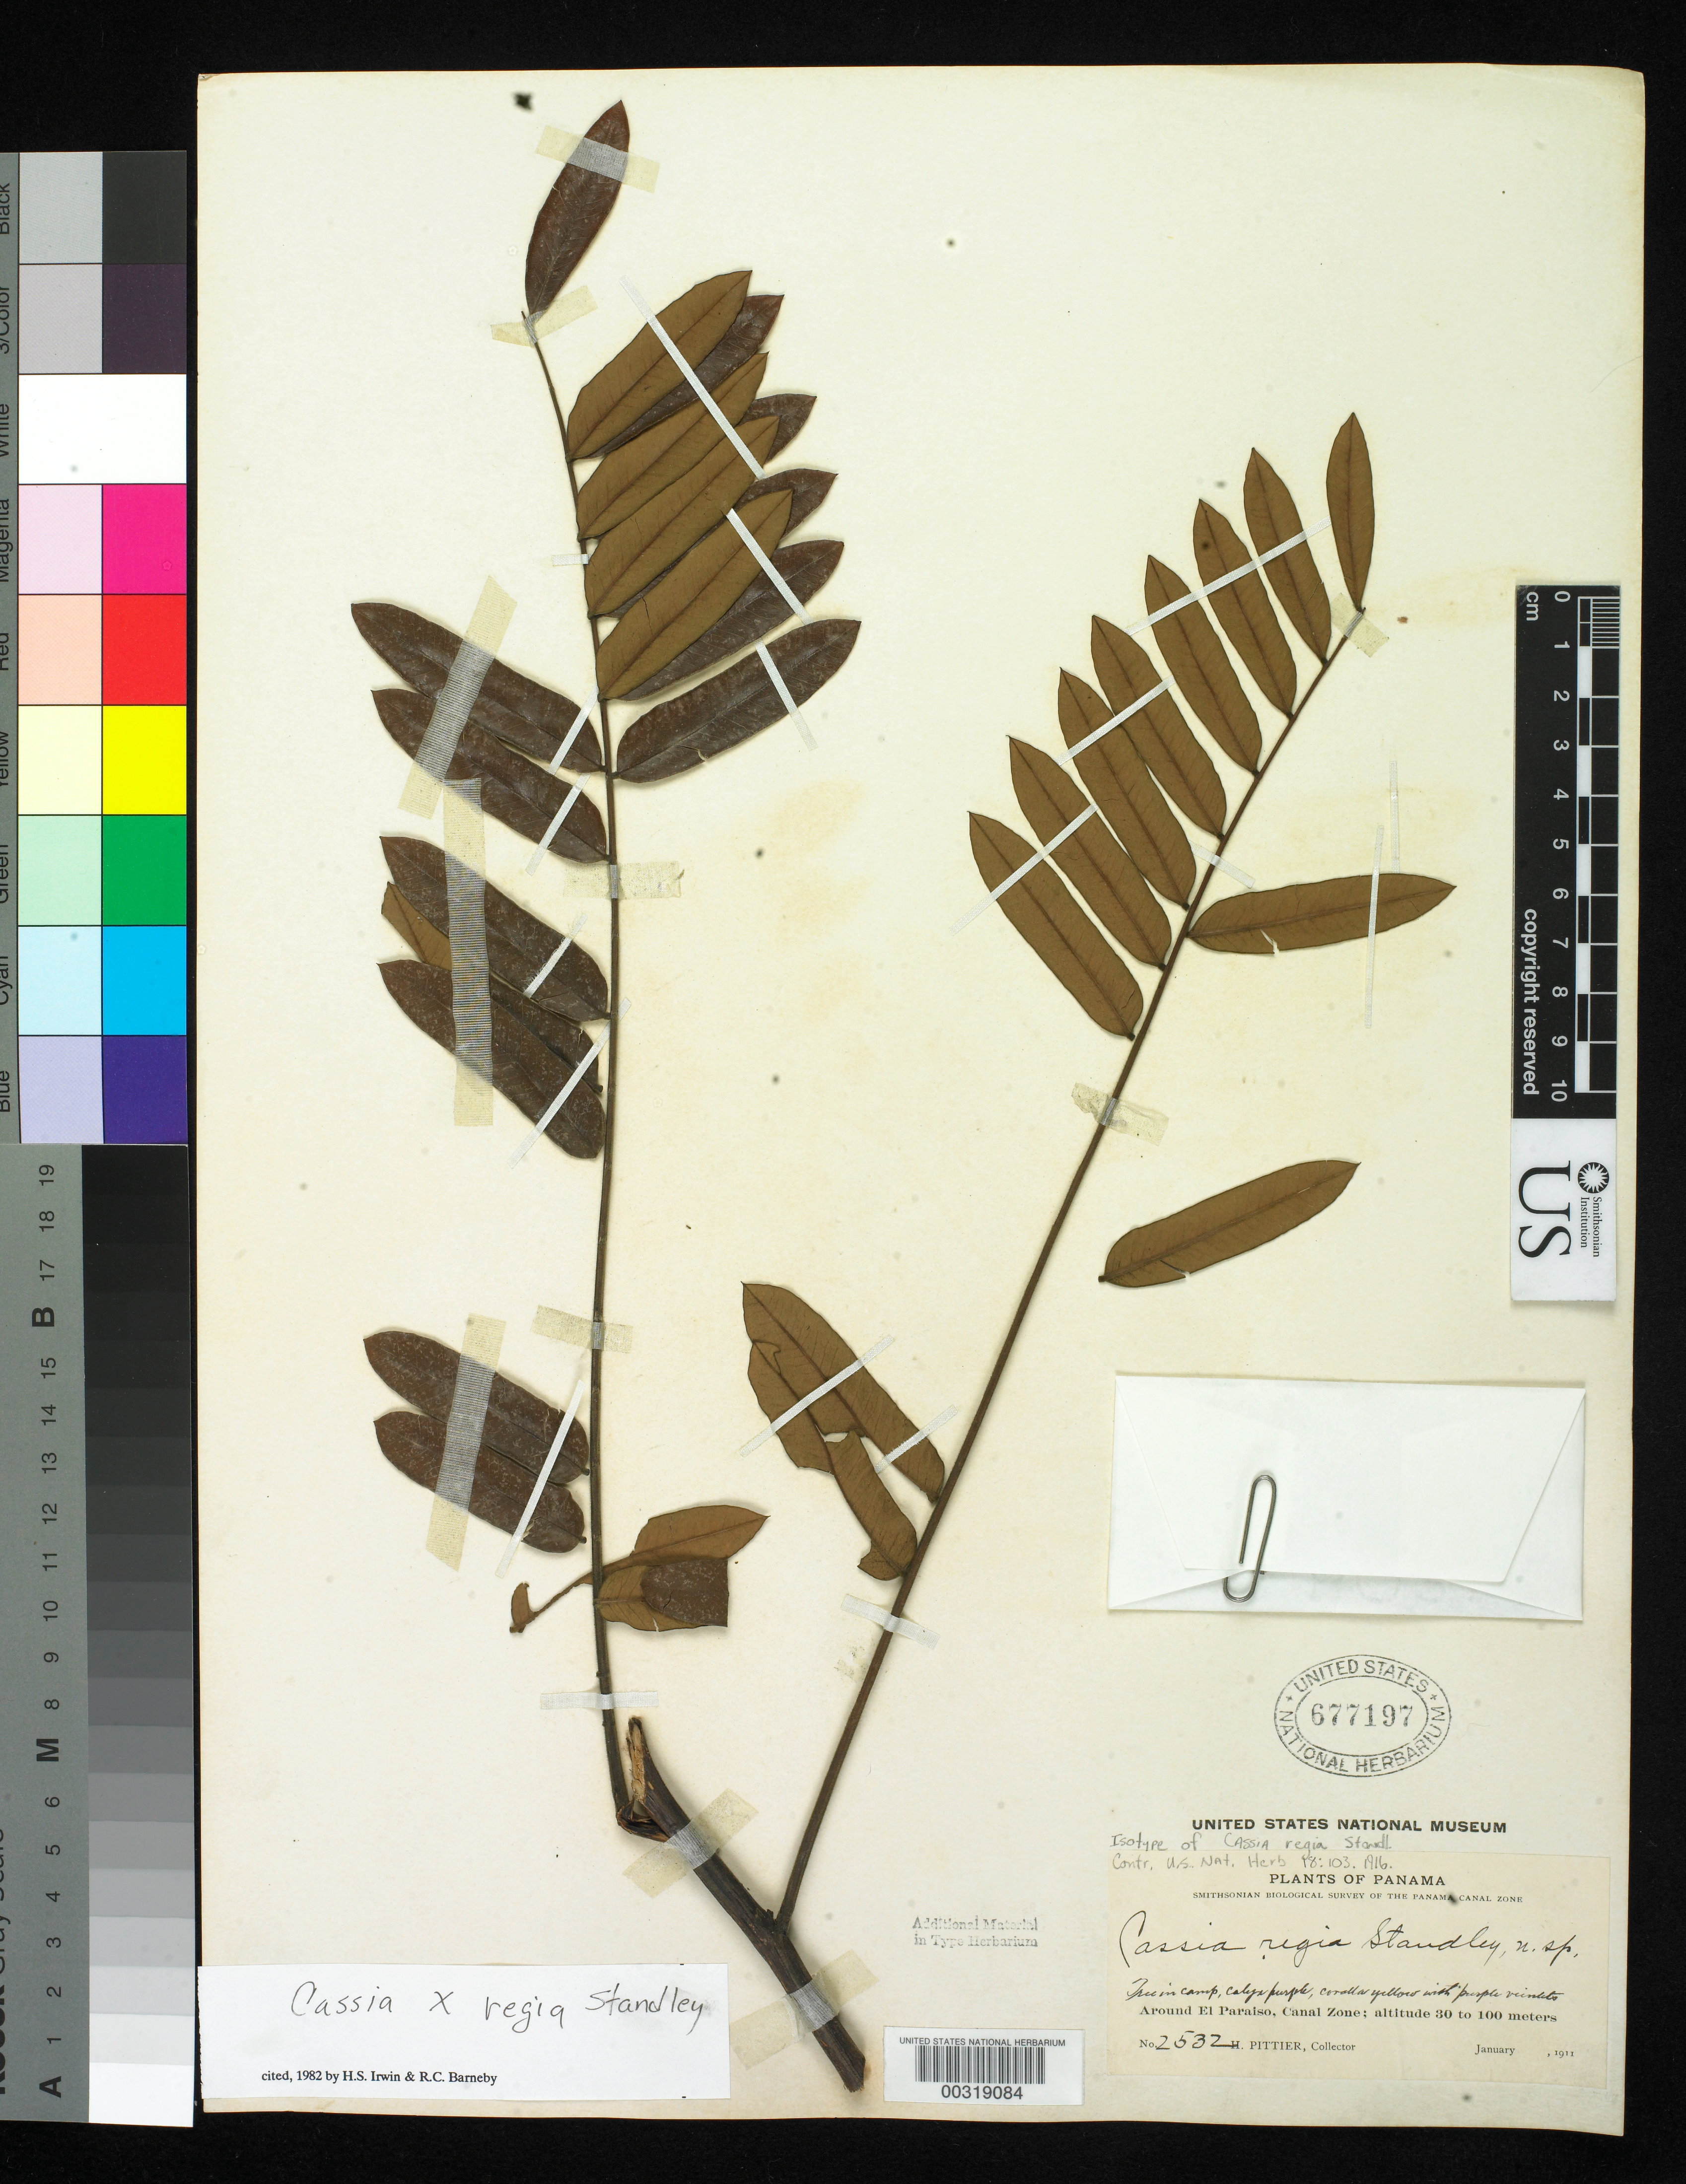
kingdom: Plantae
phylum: Tracheophyta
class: Magnoliopsida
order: Fabales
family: Fabaceae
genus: Cassia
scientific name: Cassia regia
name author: Standl.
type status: Isotype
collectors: H. F. Pittier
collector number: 2532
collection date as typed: Jan 1911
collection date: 1911-01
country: Panama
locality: Around El Paraiso.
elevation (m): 30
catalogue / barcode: US 677197